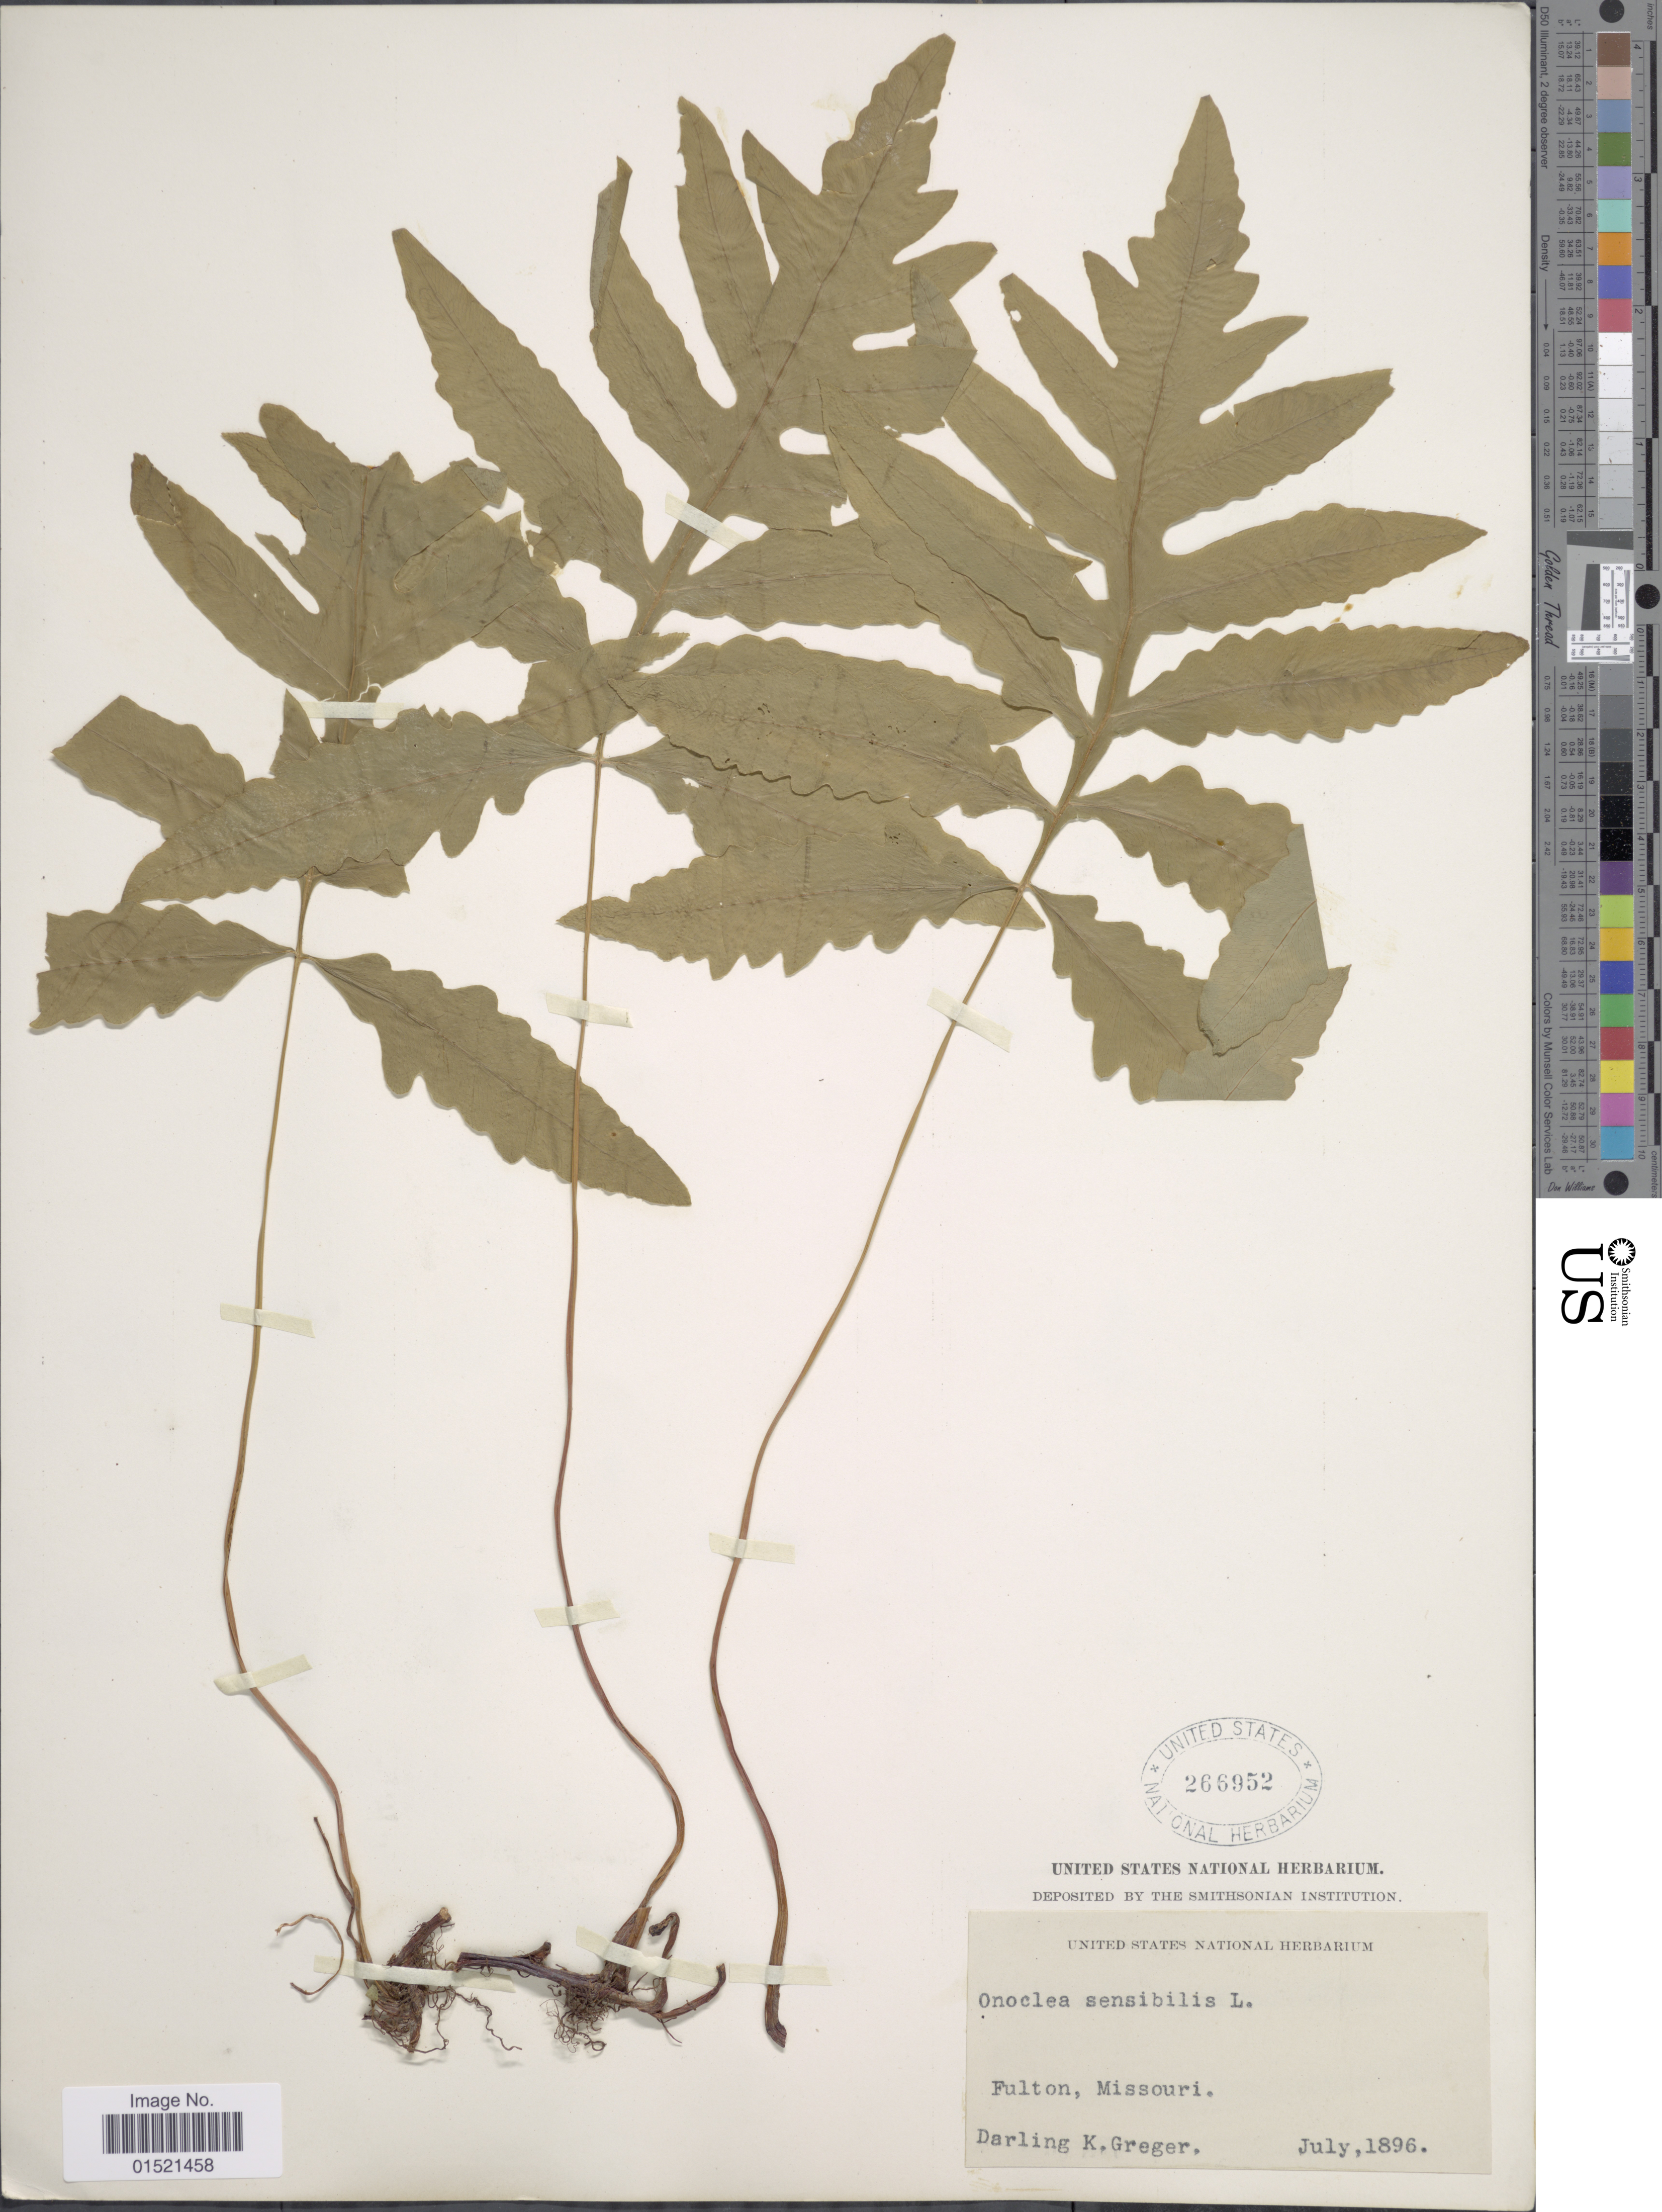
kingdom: Plantae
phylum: Tracheophyta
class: Polypodiopsida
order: Polypodiales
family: Onocleaceae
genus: Onoclea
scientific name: Onoclea sensibilis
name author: L.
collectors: D. Greger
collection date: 1896-07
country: United States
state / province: Missouri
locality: Fulton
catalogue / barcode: US 266952